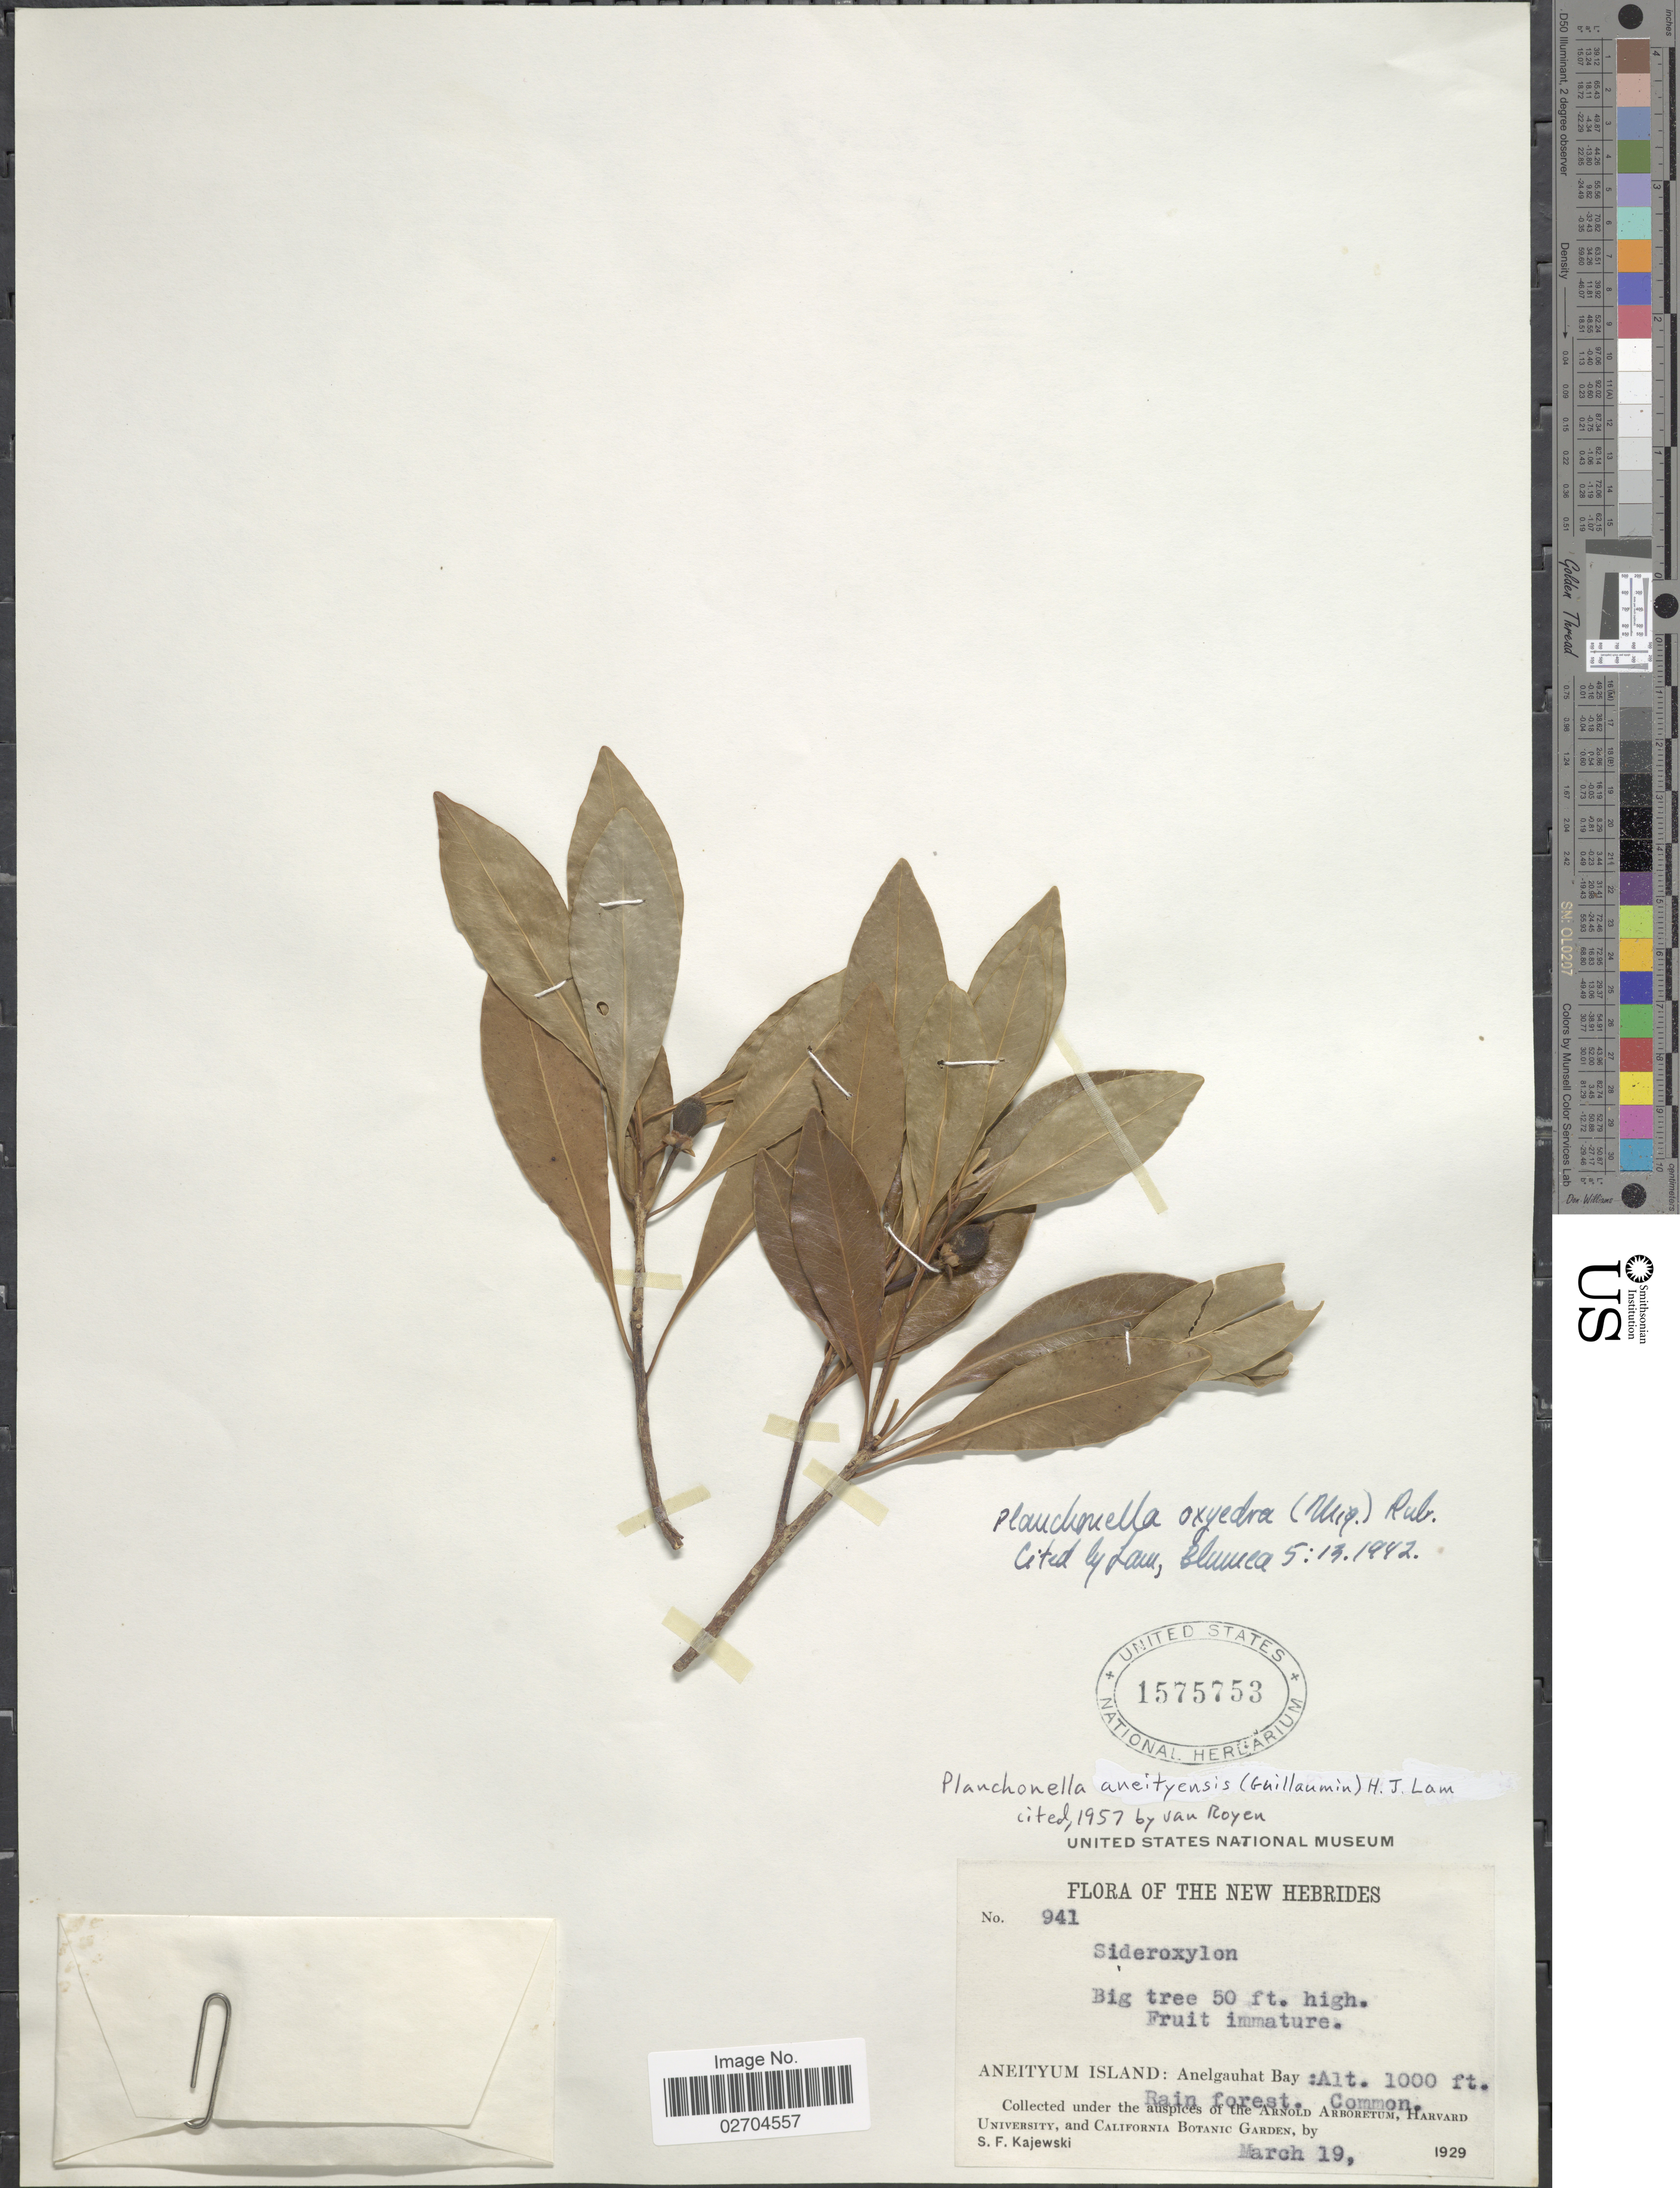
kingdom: Plantae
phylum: Tracheophyta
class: Magnoliopsida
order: Ericales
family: Sapotaceae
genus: Planchonella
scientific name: Planchonella aneityensis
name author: (Guillaumin) H.J. Lam ex P. Royen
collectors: S. Kajewski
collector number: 941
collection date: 1929-03-19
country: Vanuatu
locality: New Hebrides. Aneityum Island: Anelgauhat Bay.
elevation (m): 305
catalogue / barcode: US 1575753